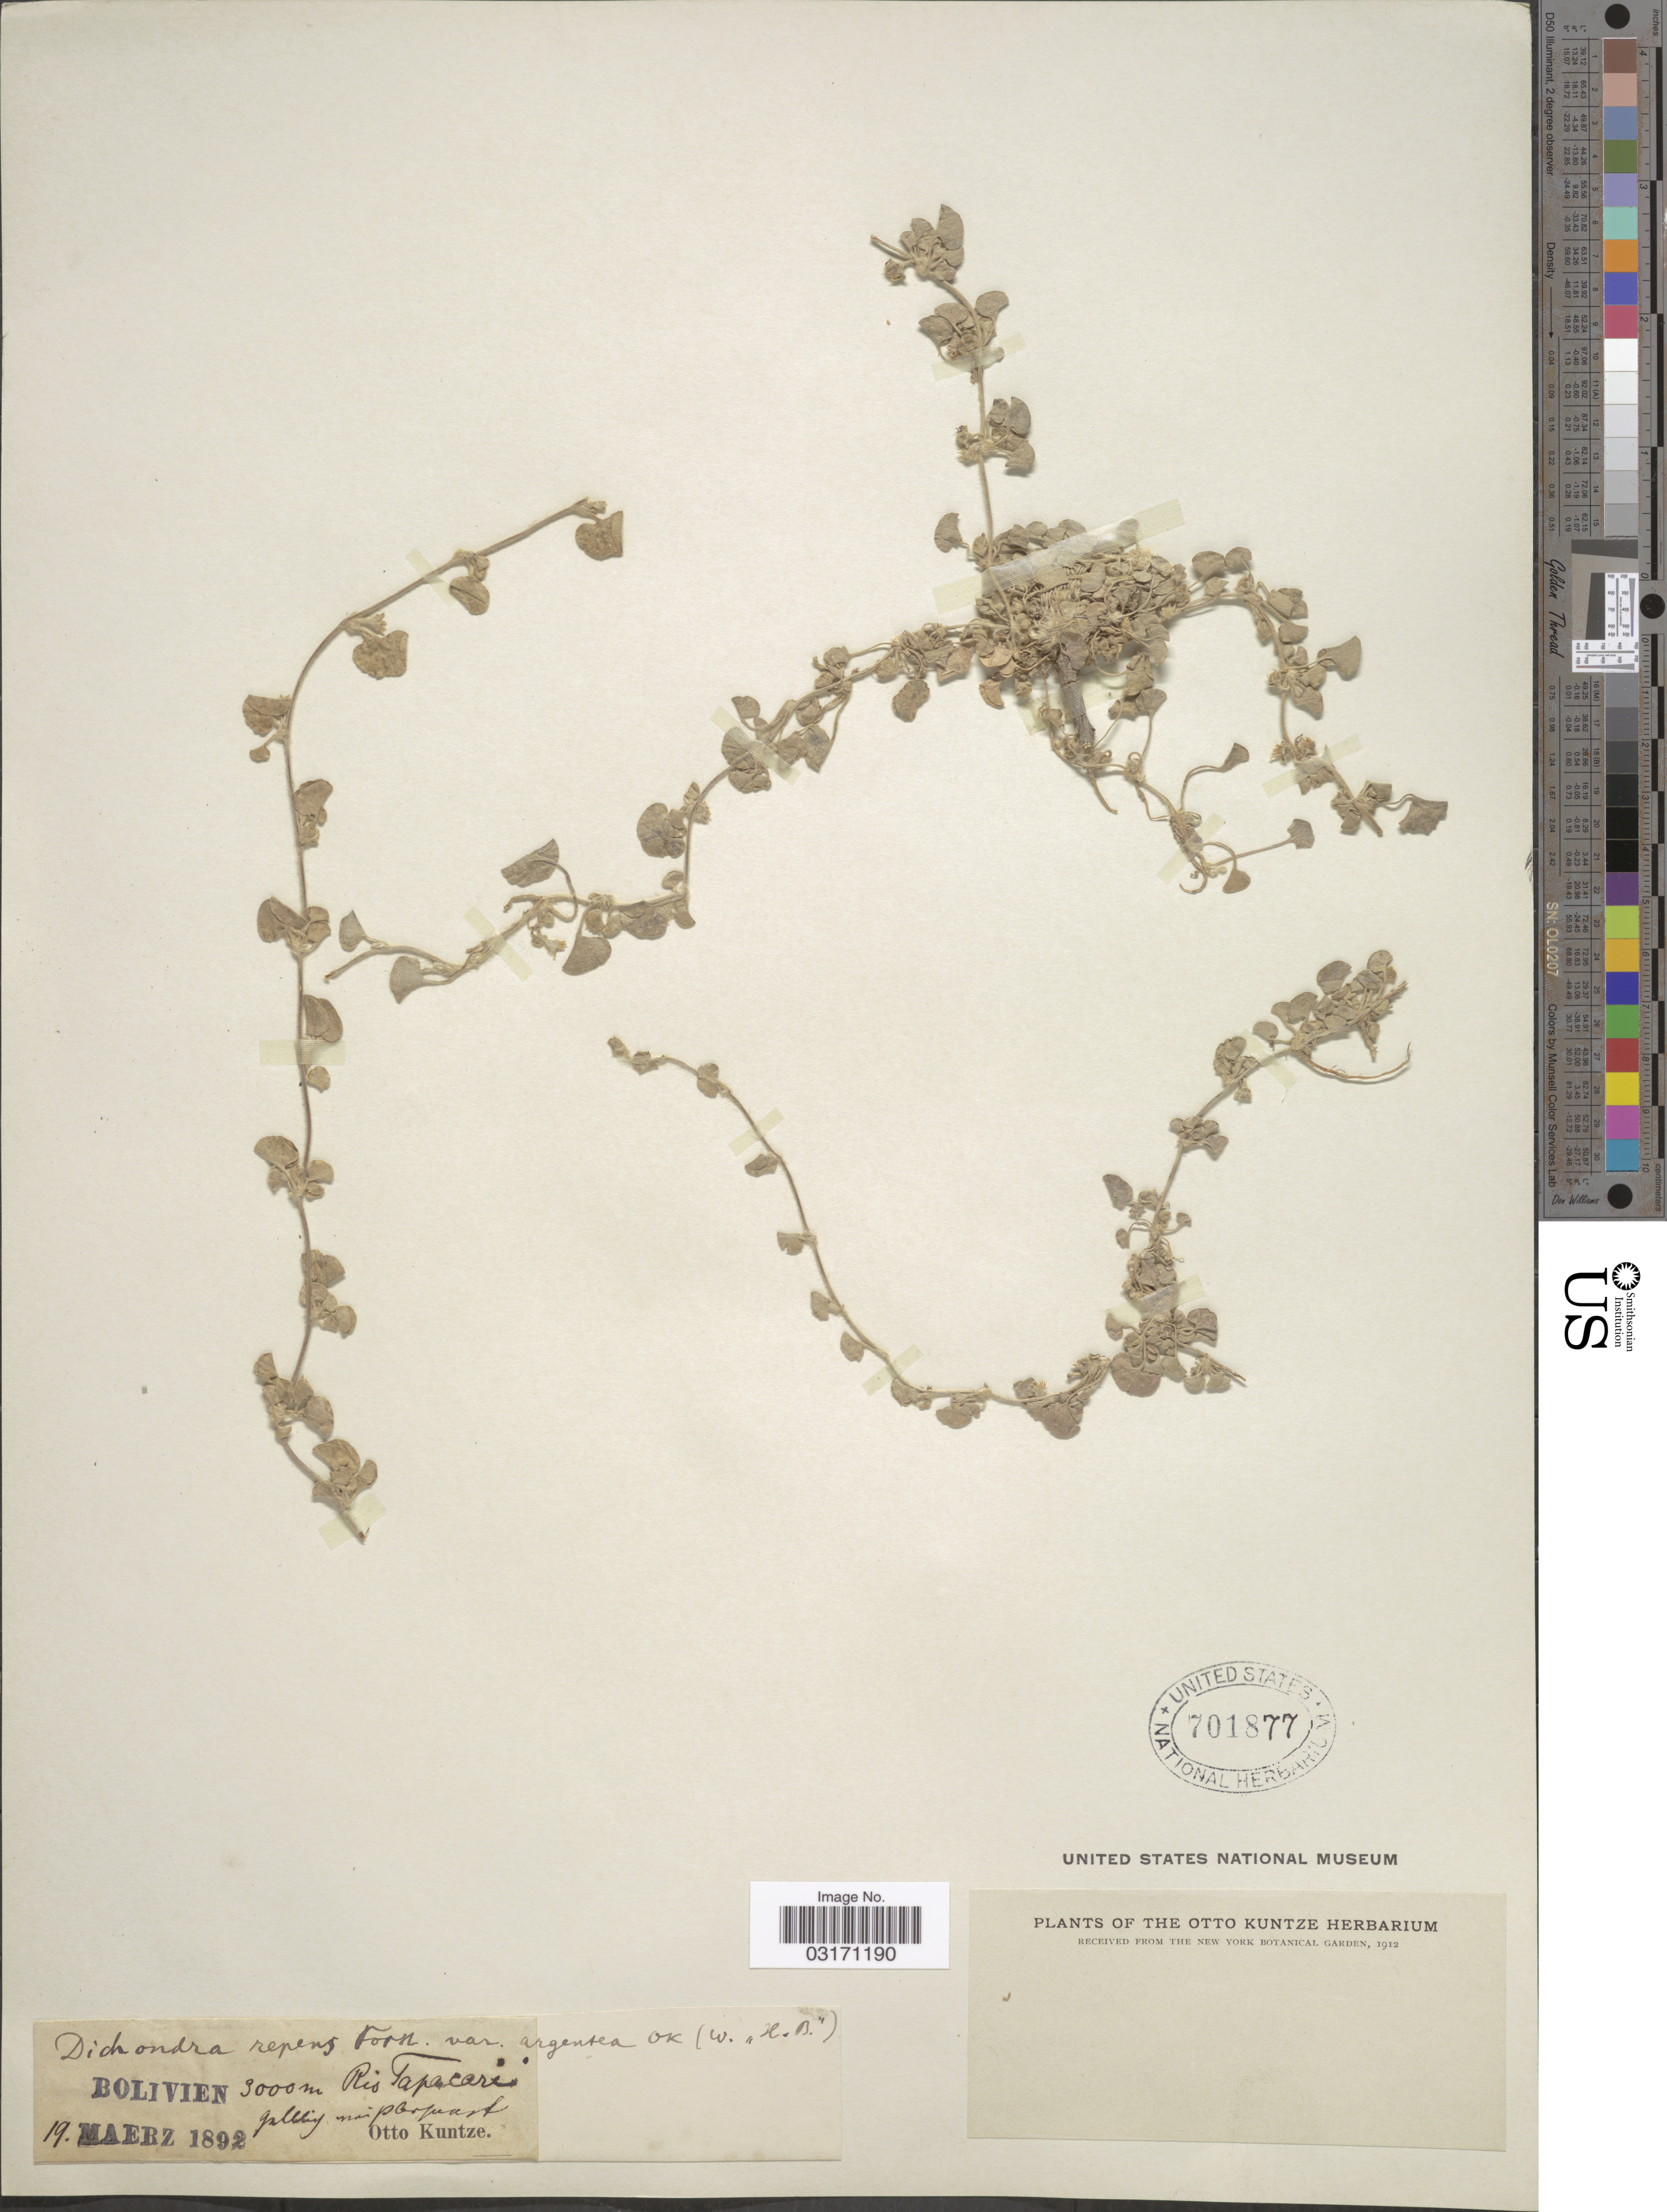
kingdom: Plantae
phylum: Tracheophyta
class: Magnoliopsida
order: Solanales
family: Convolvulaceae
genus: Dichondra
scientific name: Dichondra argentea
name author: Humb. & Bonpl. ex Willd.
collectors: C.E.O. Kuntze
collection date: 1892-03-19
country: Bolivia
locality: Rio Tapacari.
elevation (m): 3000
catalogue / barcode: US 701877